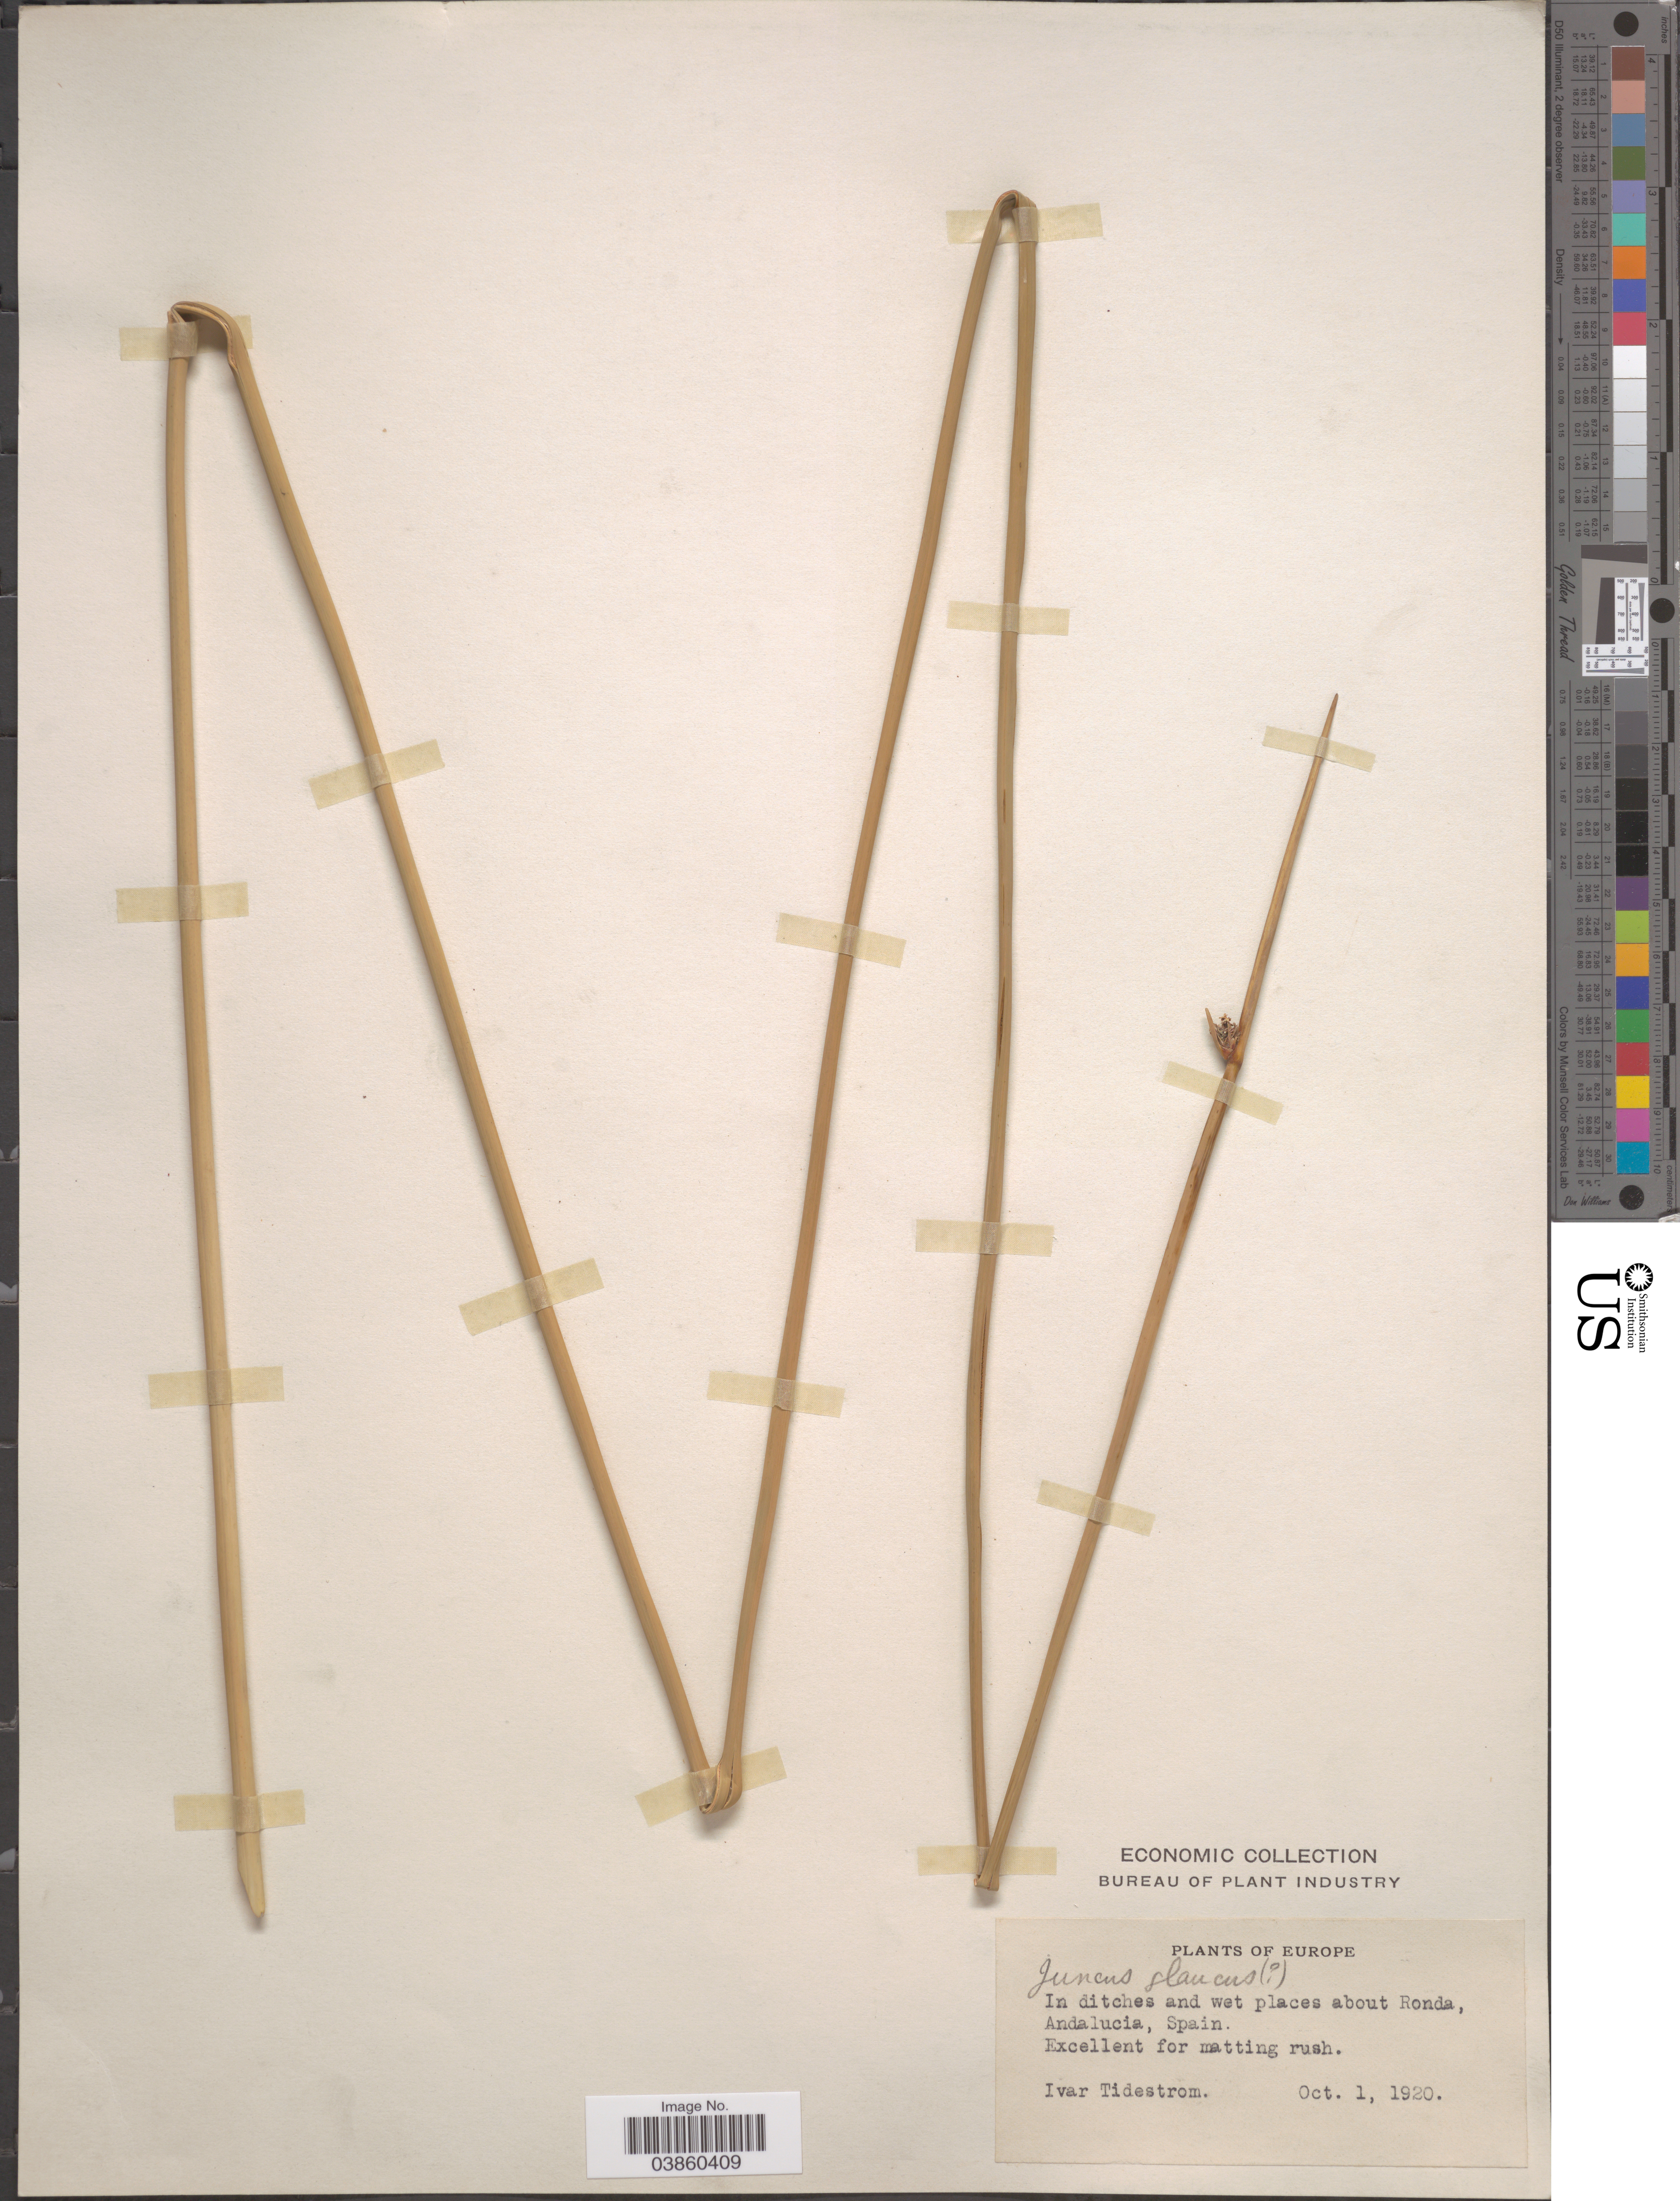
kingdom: Plantae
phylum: Tracheophyta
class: Liliopsida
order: Poales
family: Juncaceae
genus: Juncus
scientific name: Juncus glaucus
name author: Ehrh.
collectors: I. F. Tidestrom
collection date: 1920-10-01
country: Spain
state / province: Andalucía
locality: In ditches and west places about Ronda.